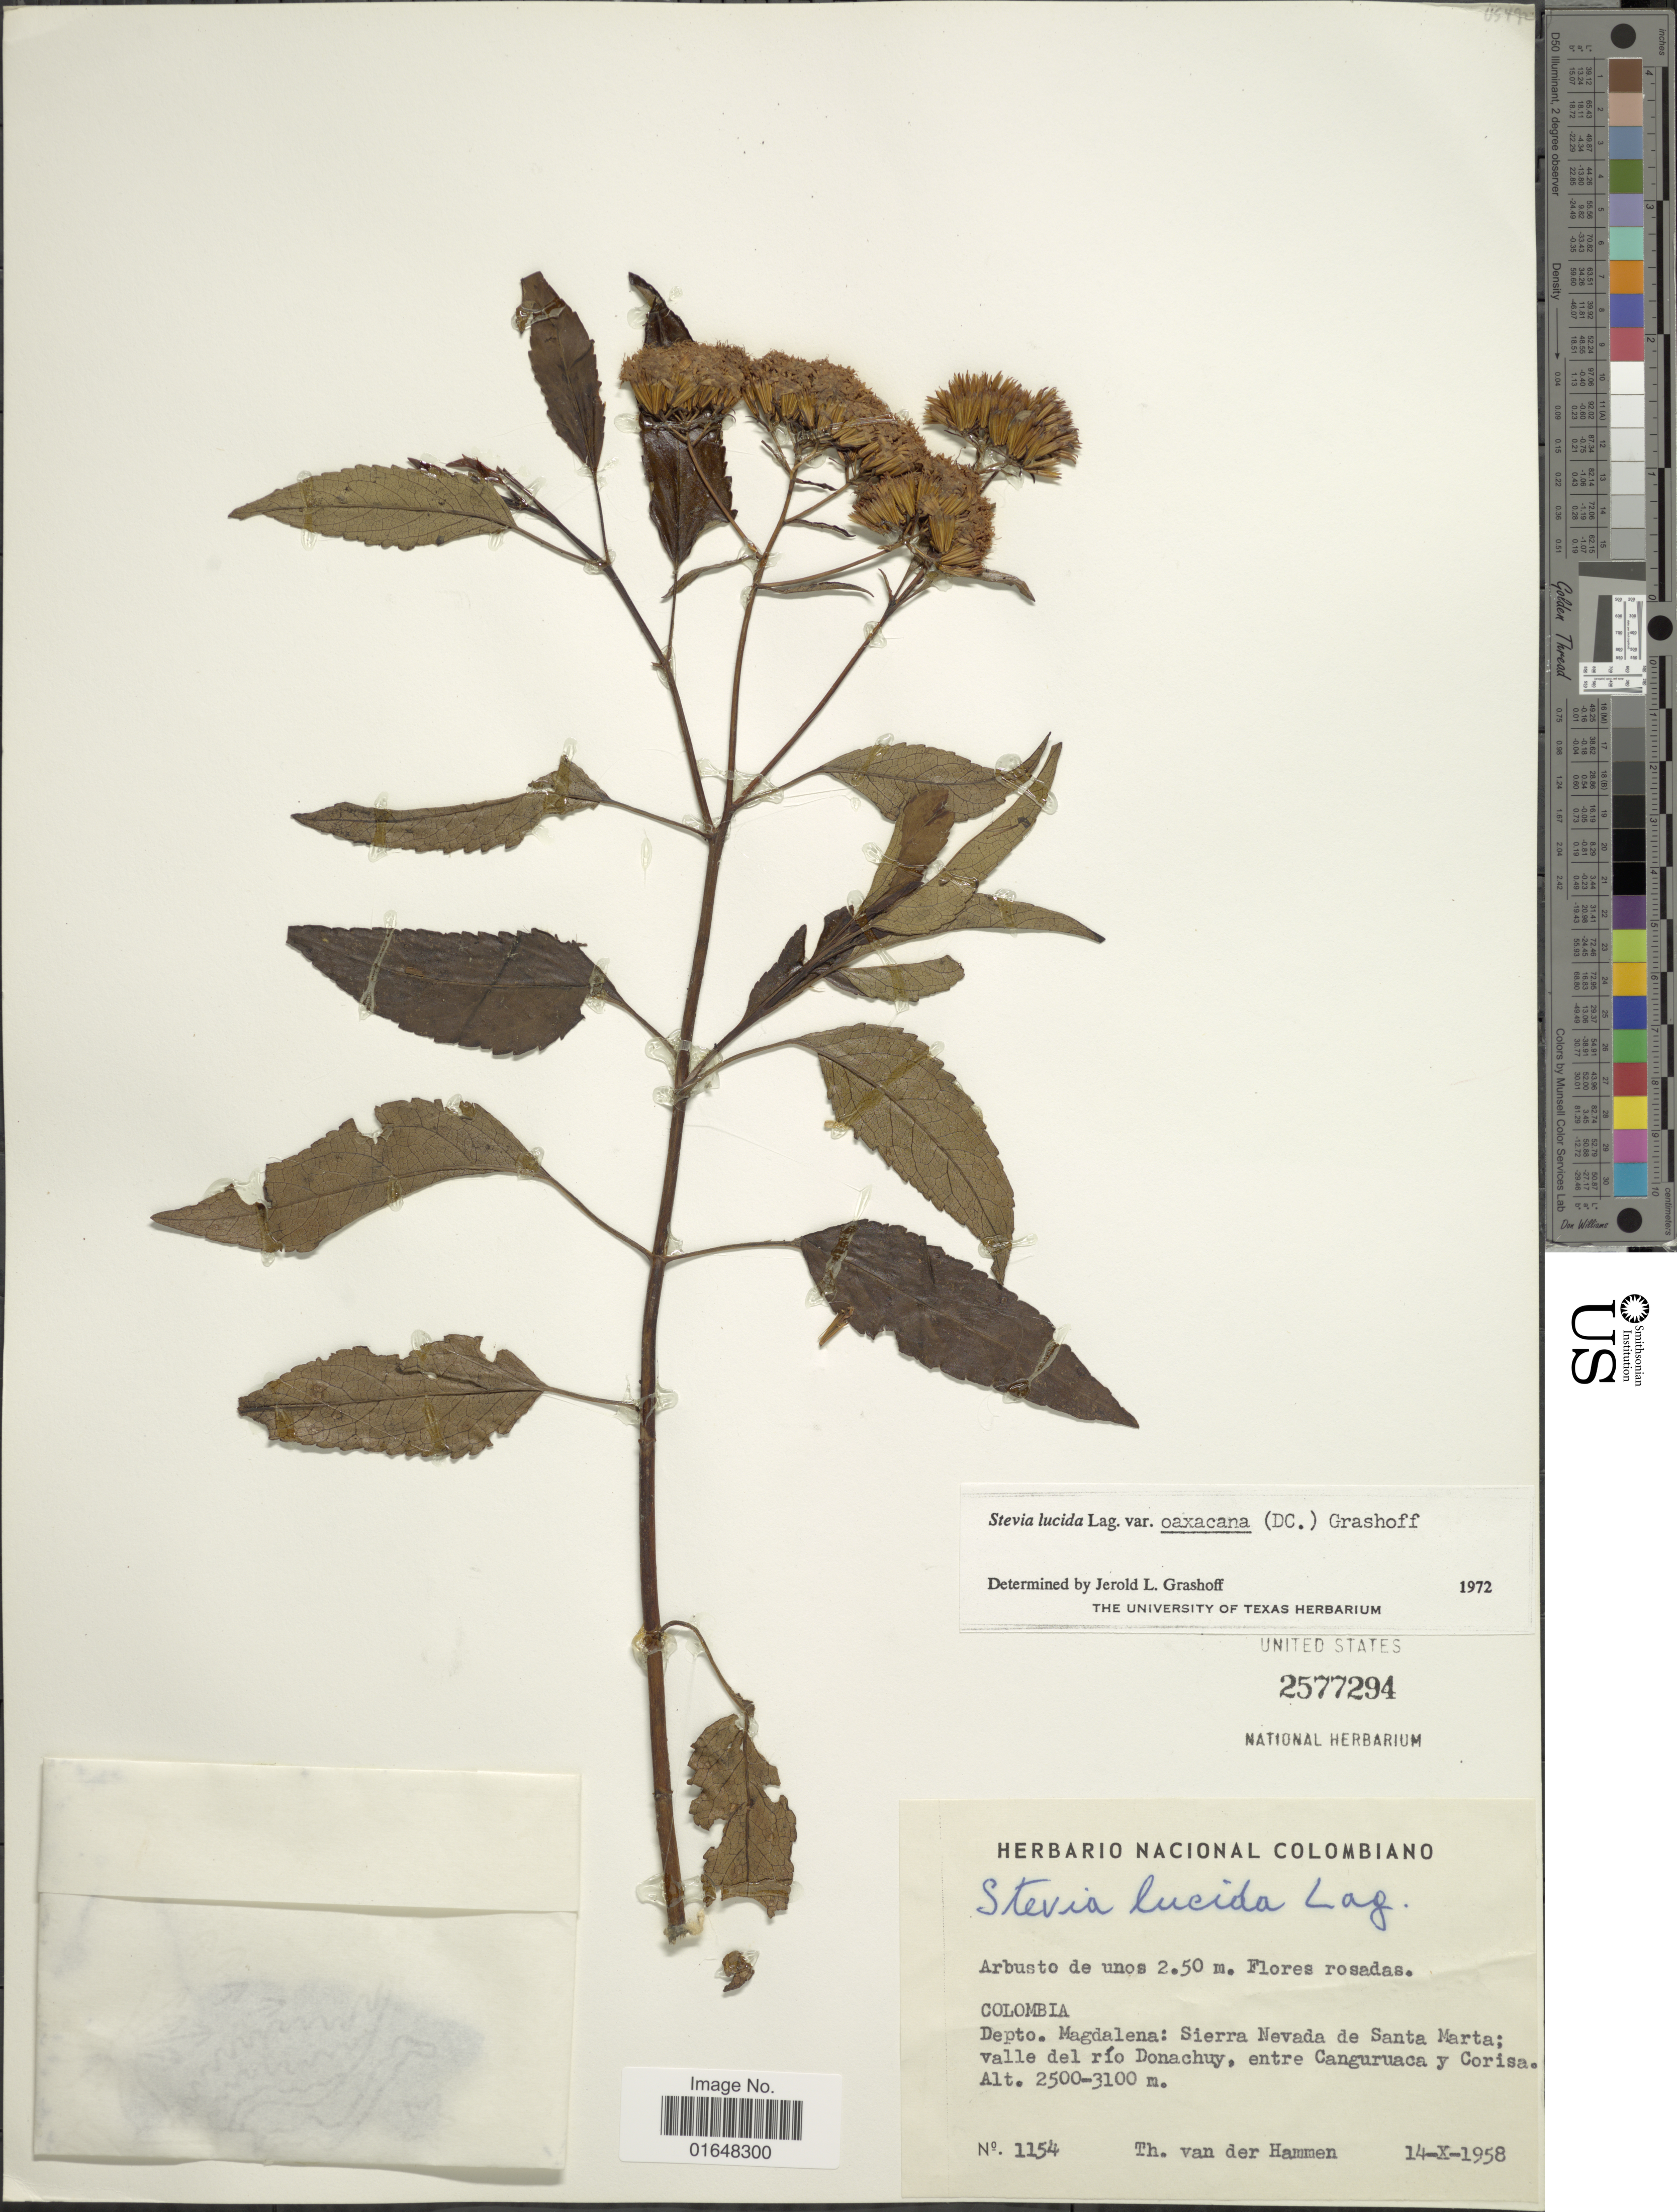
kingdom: Plantae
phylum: Tracheophyta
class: Magnoliopsida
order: Asterales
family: Asteraceae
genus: Stevia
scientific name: Stevia lucida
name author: Lag.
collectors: T. Hammen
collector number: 1154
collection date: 1958-10-14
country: Colombia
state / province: Magdalena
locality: Depto. Magdalena: Sierra Nevada de Santa Marta; valle del río Donachuy, entre Canguruaca y Corisa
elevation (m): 2500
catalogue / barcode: US 2577294